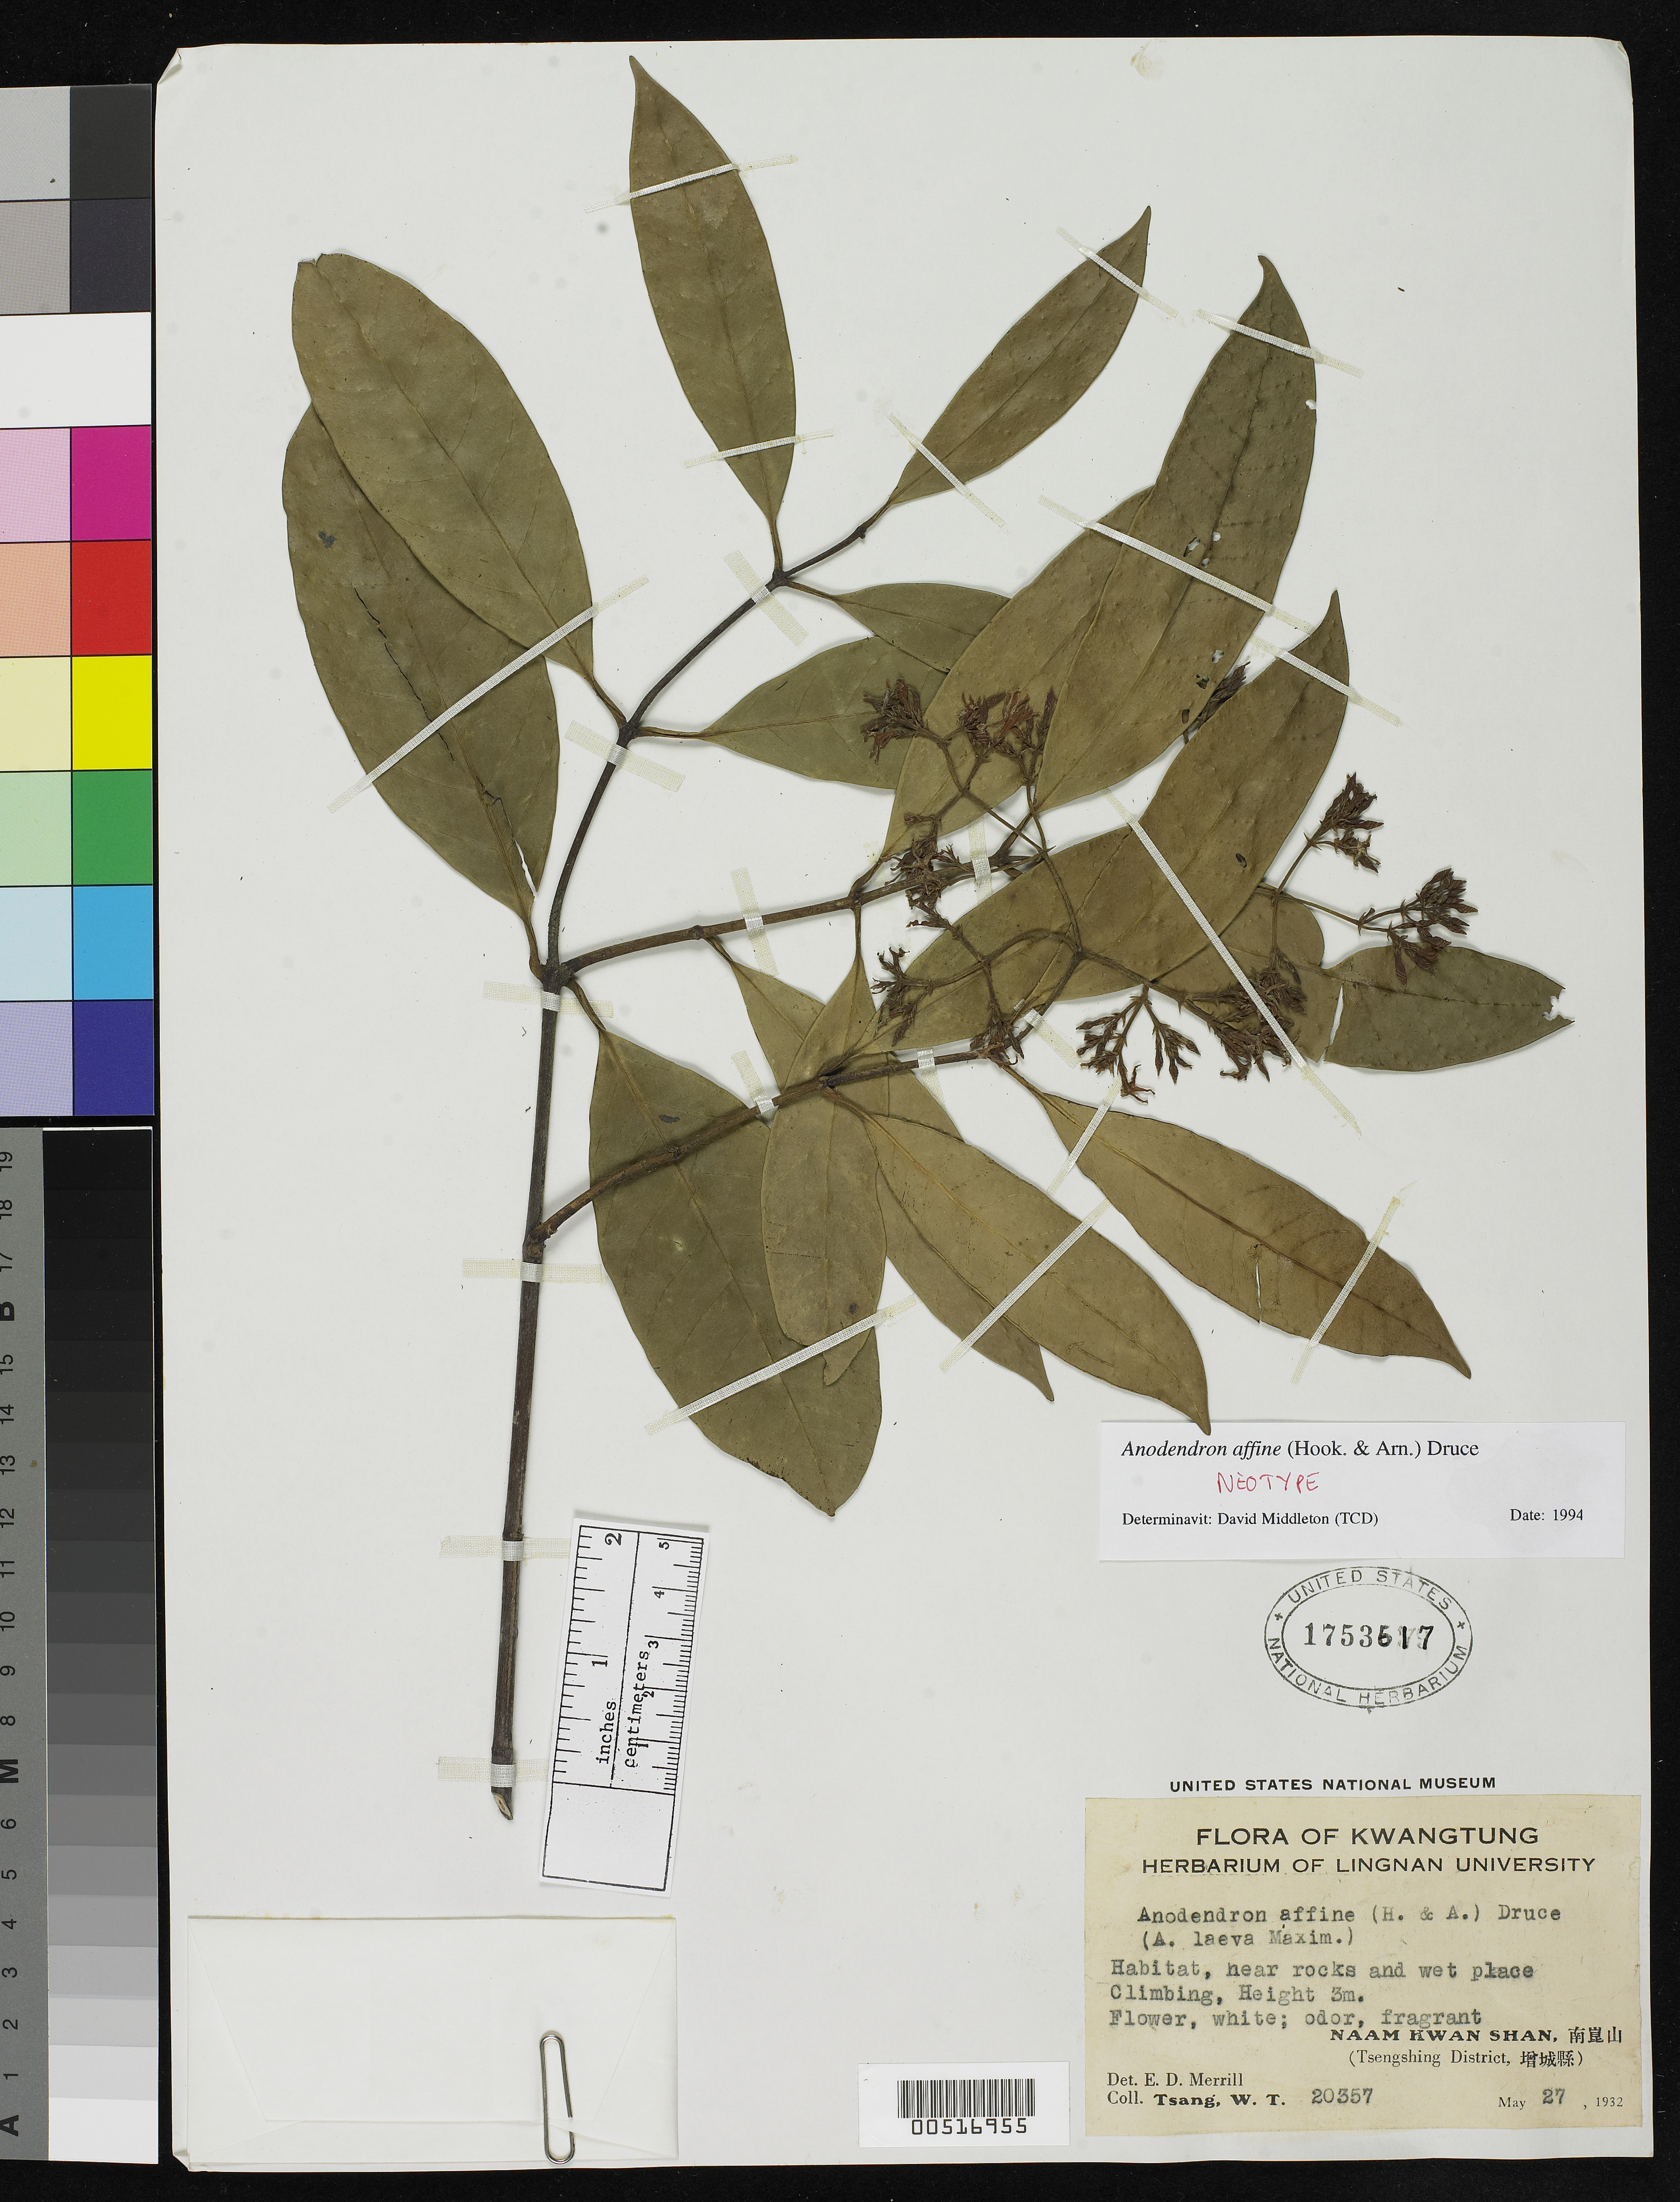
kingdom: Plantae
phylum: Tracheophyta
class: Magnoliopsida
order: Gentianales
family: Apocynaceae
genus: Anodendron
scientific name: Anodendron laeva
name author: Maxim. ex Franch. & Sav.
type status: Neotype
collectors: W. T. Tsang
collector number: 20357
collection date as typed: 27 May 1932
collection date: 1932-05-27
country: China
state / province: Guangdong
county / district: Tsengshing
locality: Naam Kwan Shan.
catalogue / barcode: US 1753617